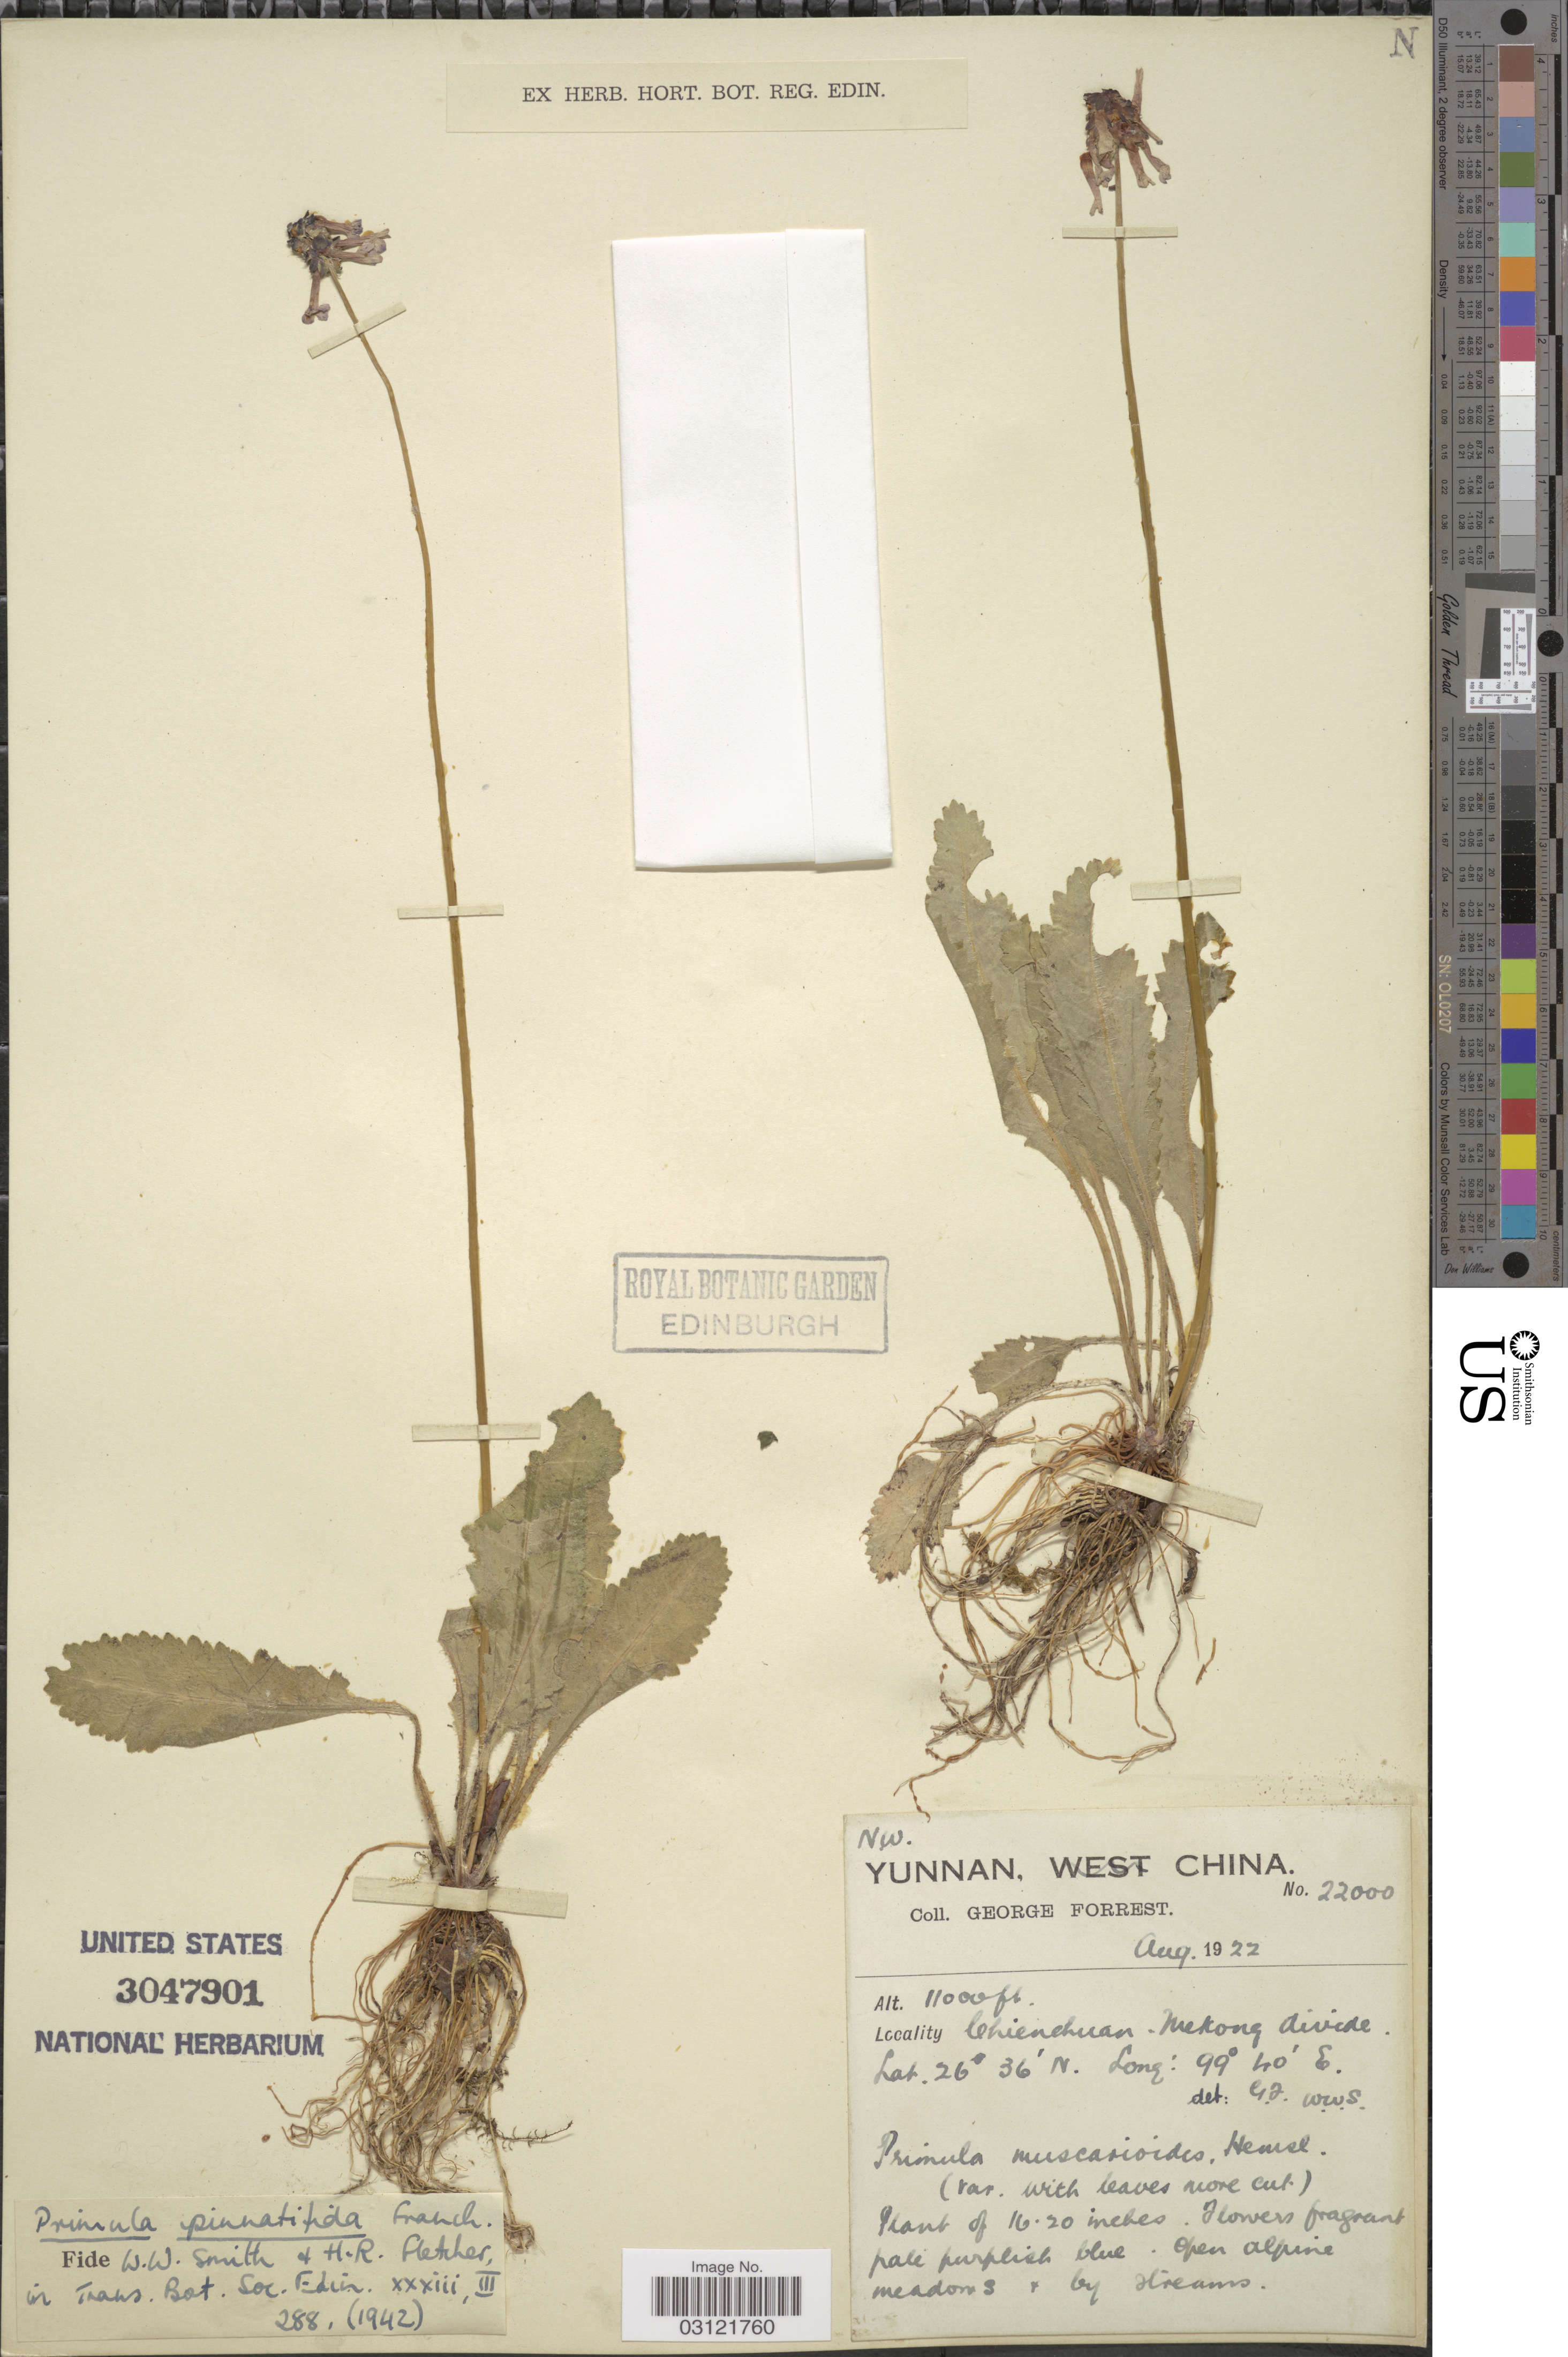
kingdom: Plantae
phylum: Tracheophyta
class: Magnoliopsida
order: Ericales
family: Primulaceae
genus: Primula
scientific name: Primula pinnatifida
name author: Franch.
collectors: G. Forrest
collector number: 22000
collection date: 1922-08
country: China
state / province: Yunnan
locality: NW. Yunnan, Chienchuan - Mekong divide.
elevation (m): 3353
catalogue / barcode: US 3047901